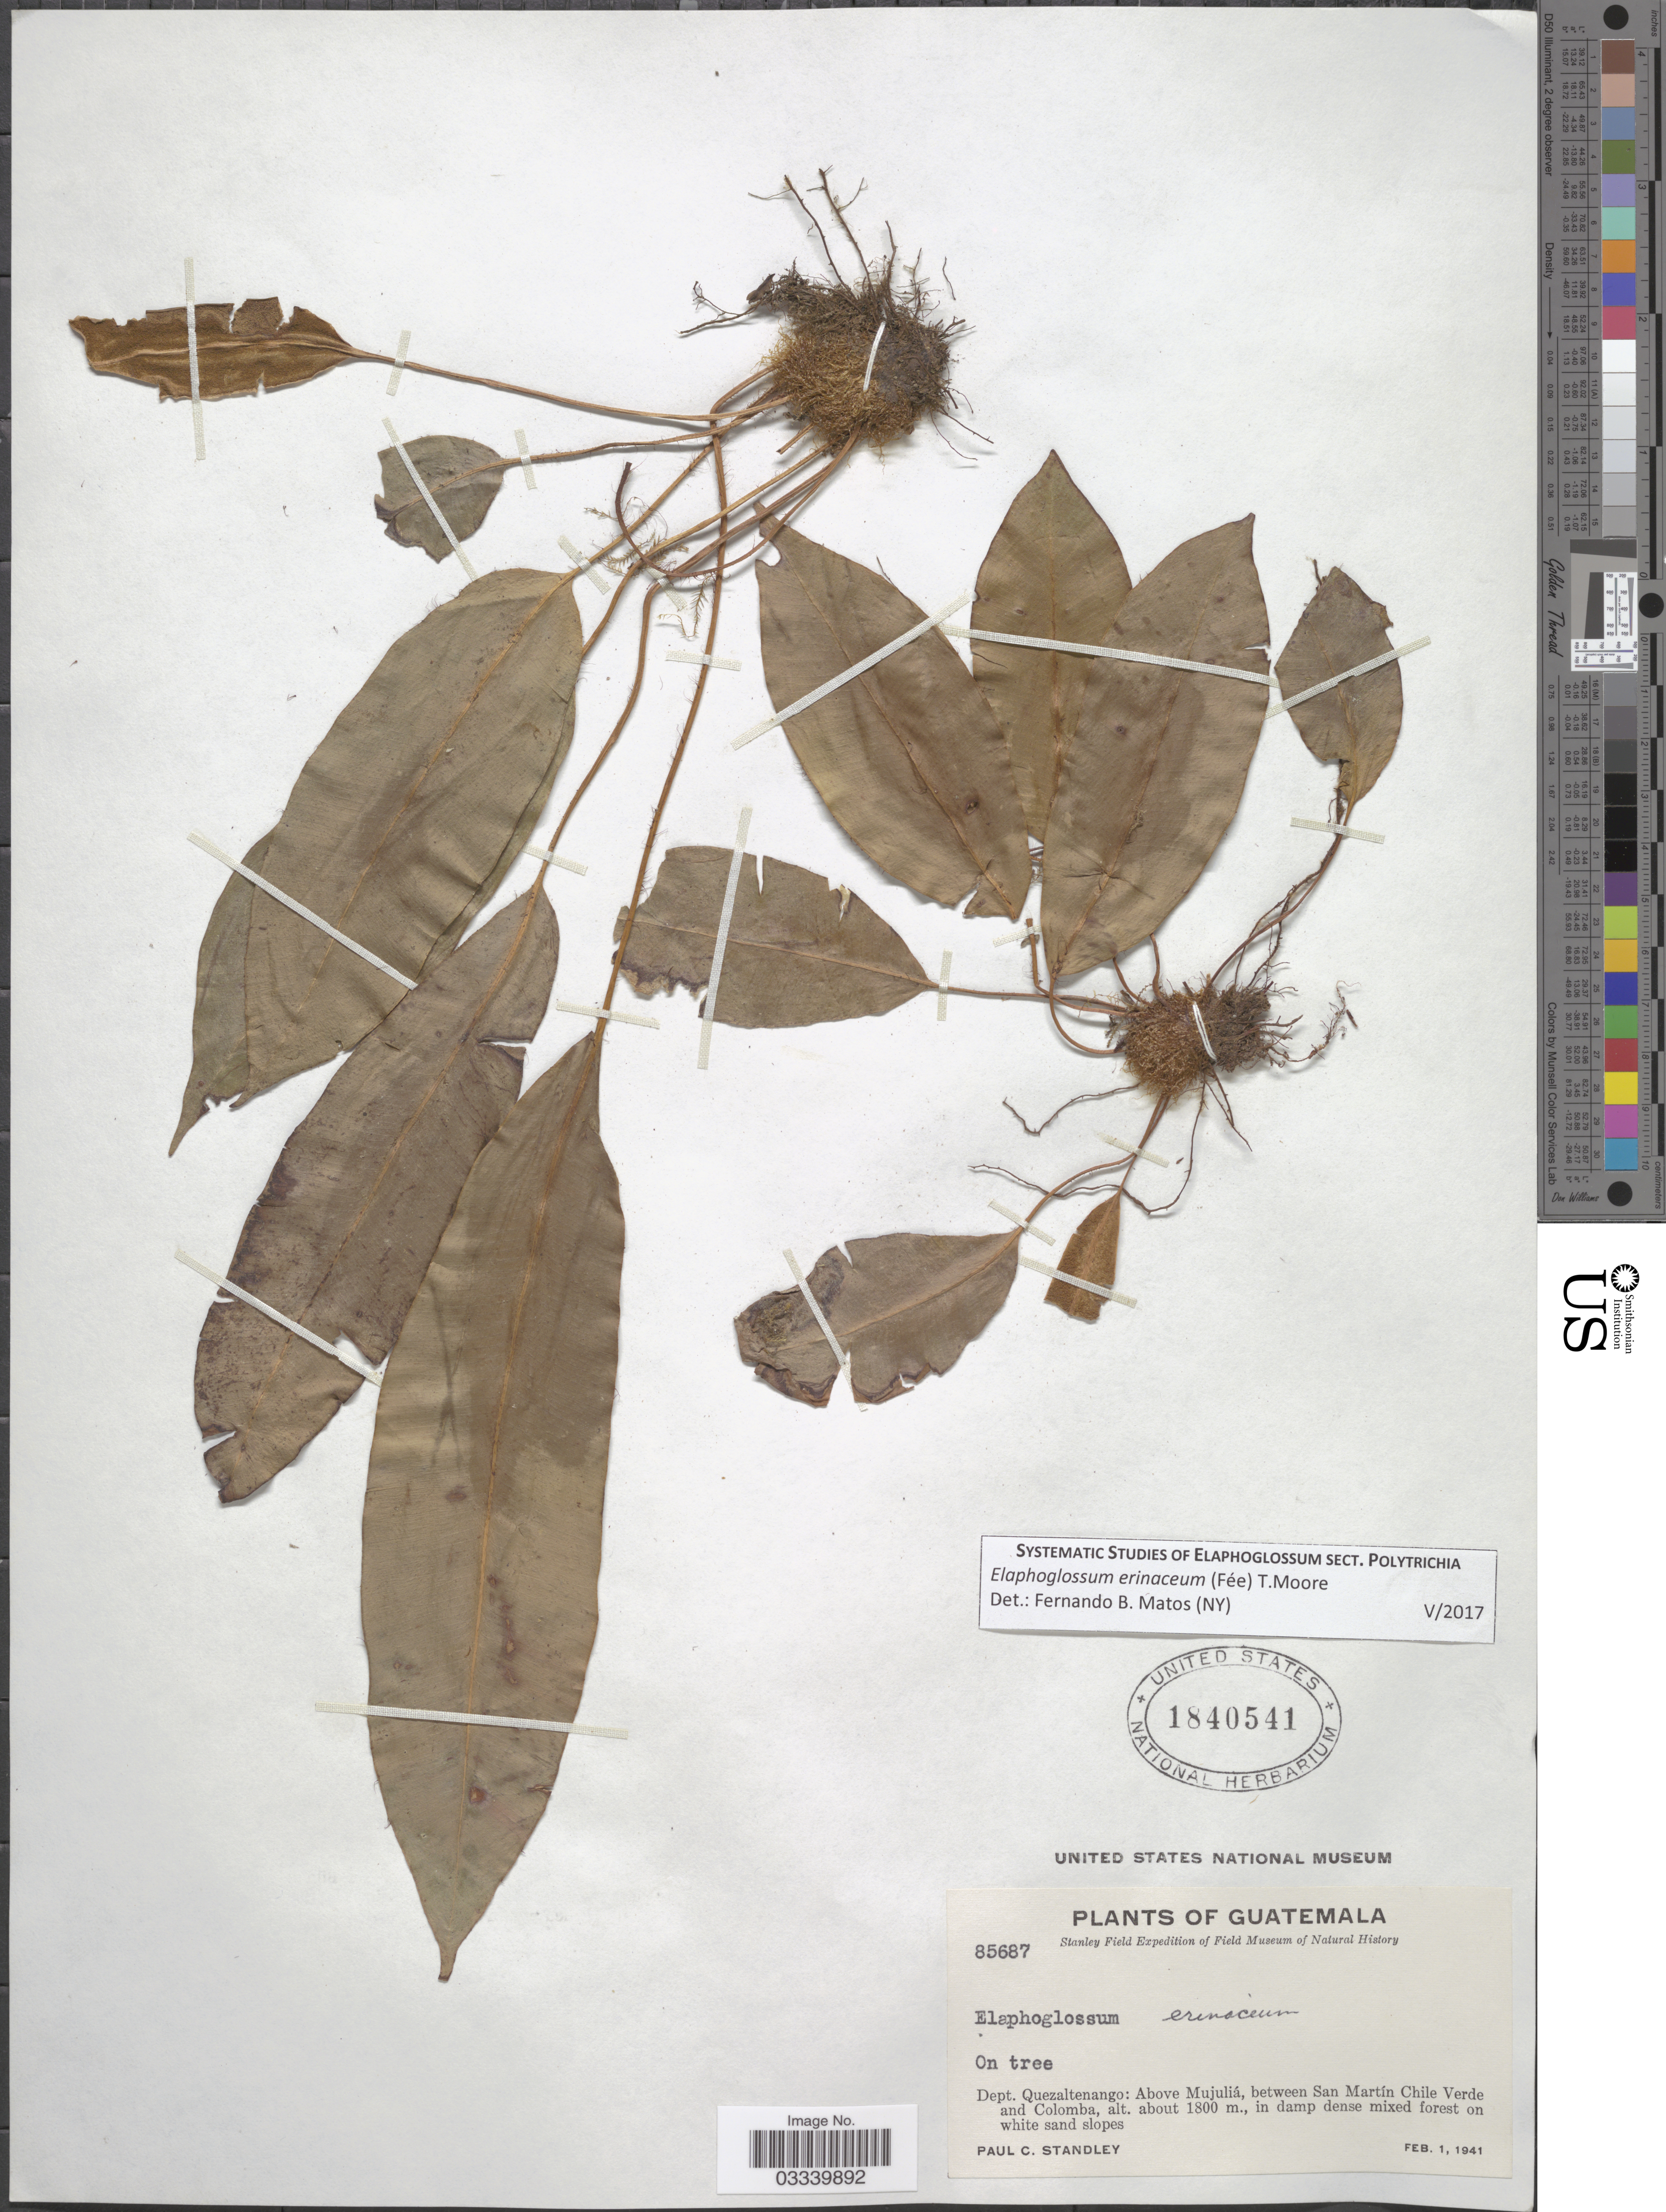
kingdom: Plantae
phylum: Tracheophyta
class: Polypodiopsida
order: Polypodiales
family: Dryopteridaceae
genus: Elaphoglossum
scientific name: Elaphoglossum erinaceum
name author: (Fée) T. Moore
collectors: P. C. Standley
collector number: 85687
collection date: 1941-02-01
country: Guatemala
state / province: Quetzaltenango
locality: Dept. Quezaltenango: Above Mujuliá, between San Martín Chile Verde and Colomba.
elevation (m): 1800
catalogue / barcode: US 1840541